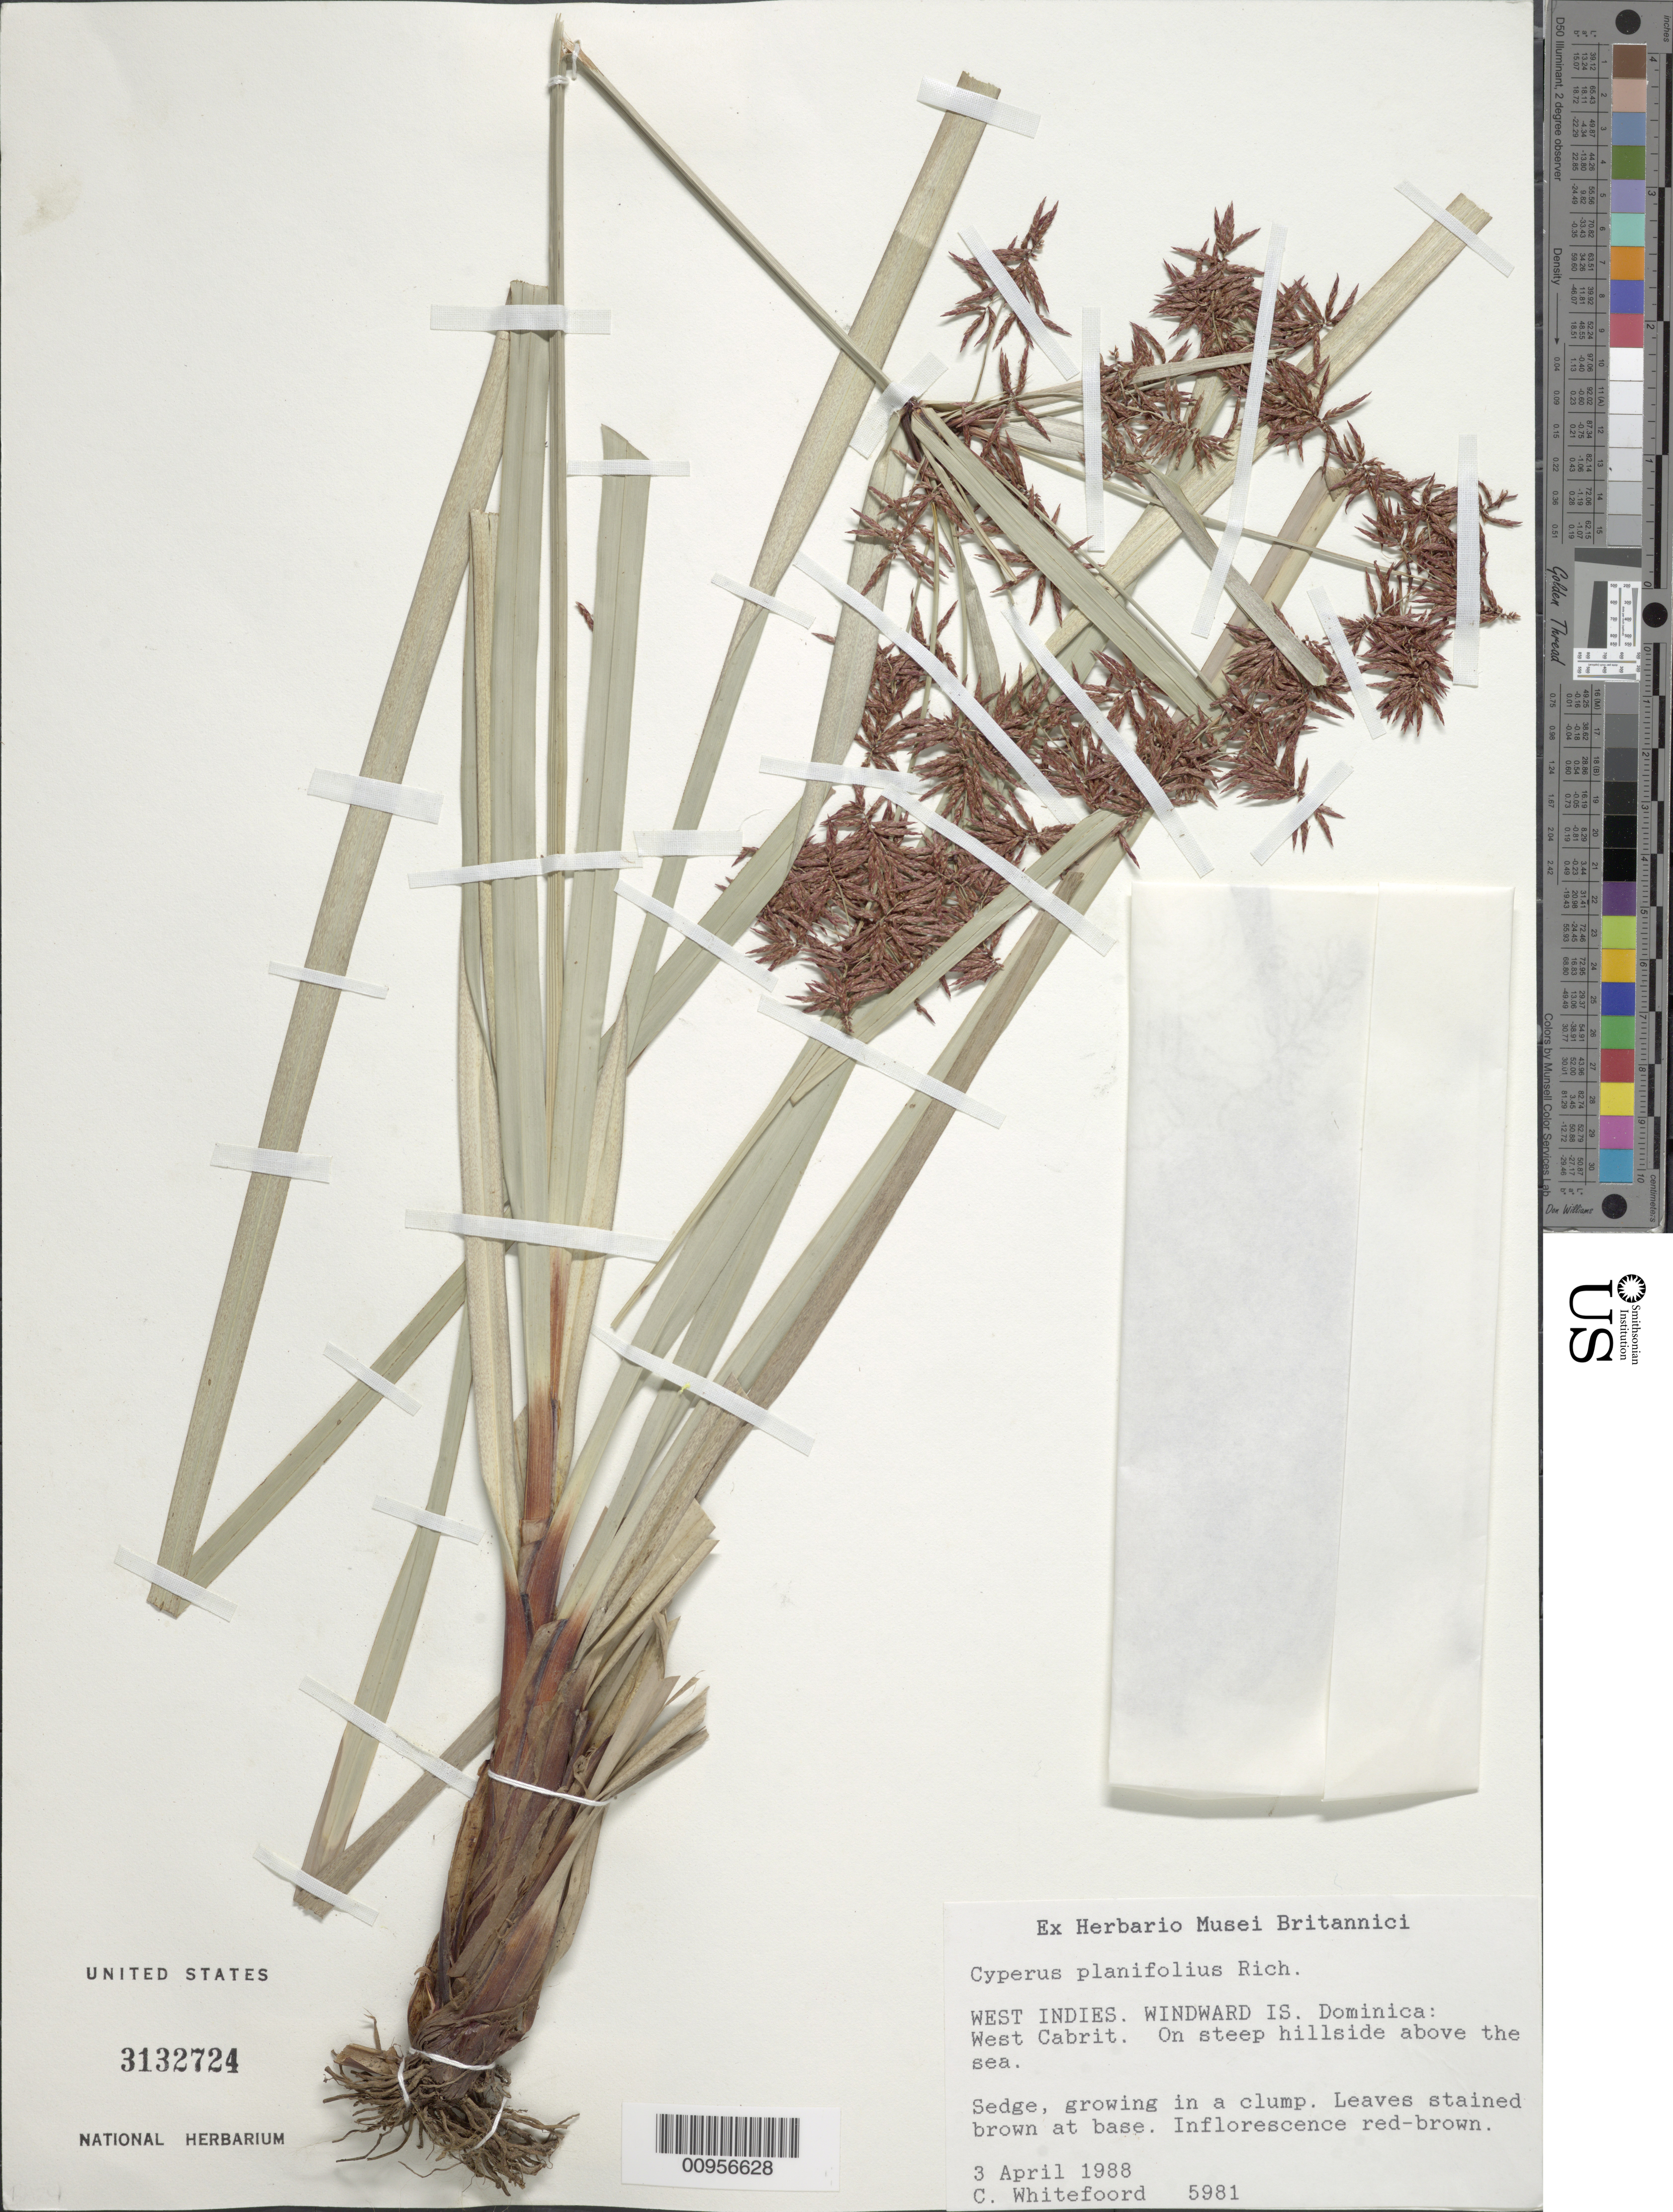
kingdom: Plantae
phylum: Tracheophyta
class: Liliopsida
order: Poales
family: Cyperaceae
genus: Cyperus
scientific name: Cyperus planifolius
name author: Rich.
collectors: C. Whitefoord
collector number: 5981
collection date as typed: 03 Apr 1988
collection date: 1988-04-03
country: Dominica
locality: West Cabrit, on steep hillside above the sea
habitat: On steep hillside above the sea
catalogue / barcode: US 3132724